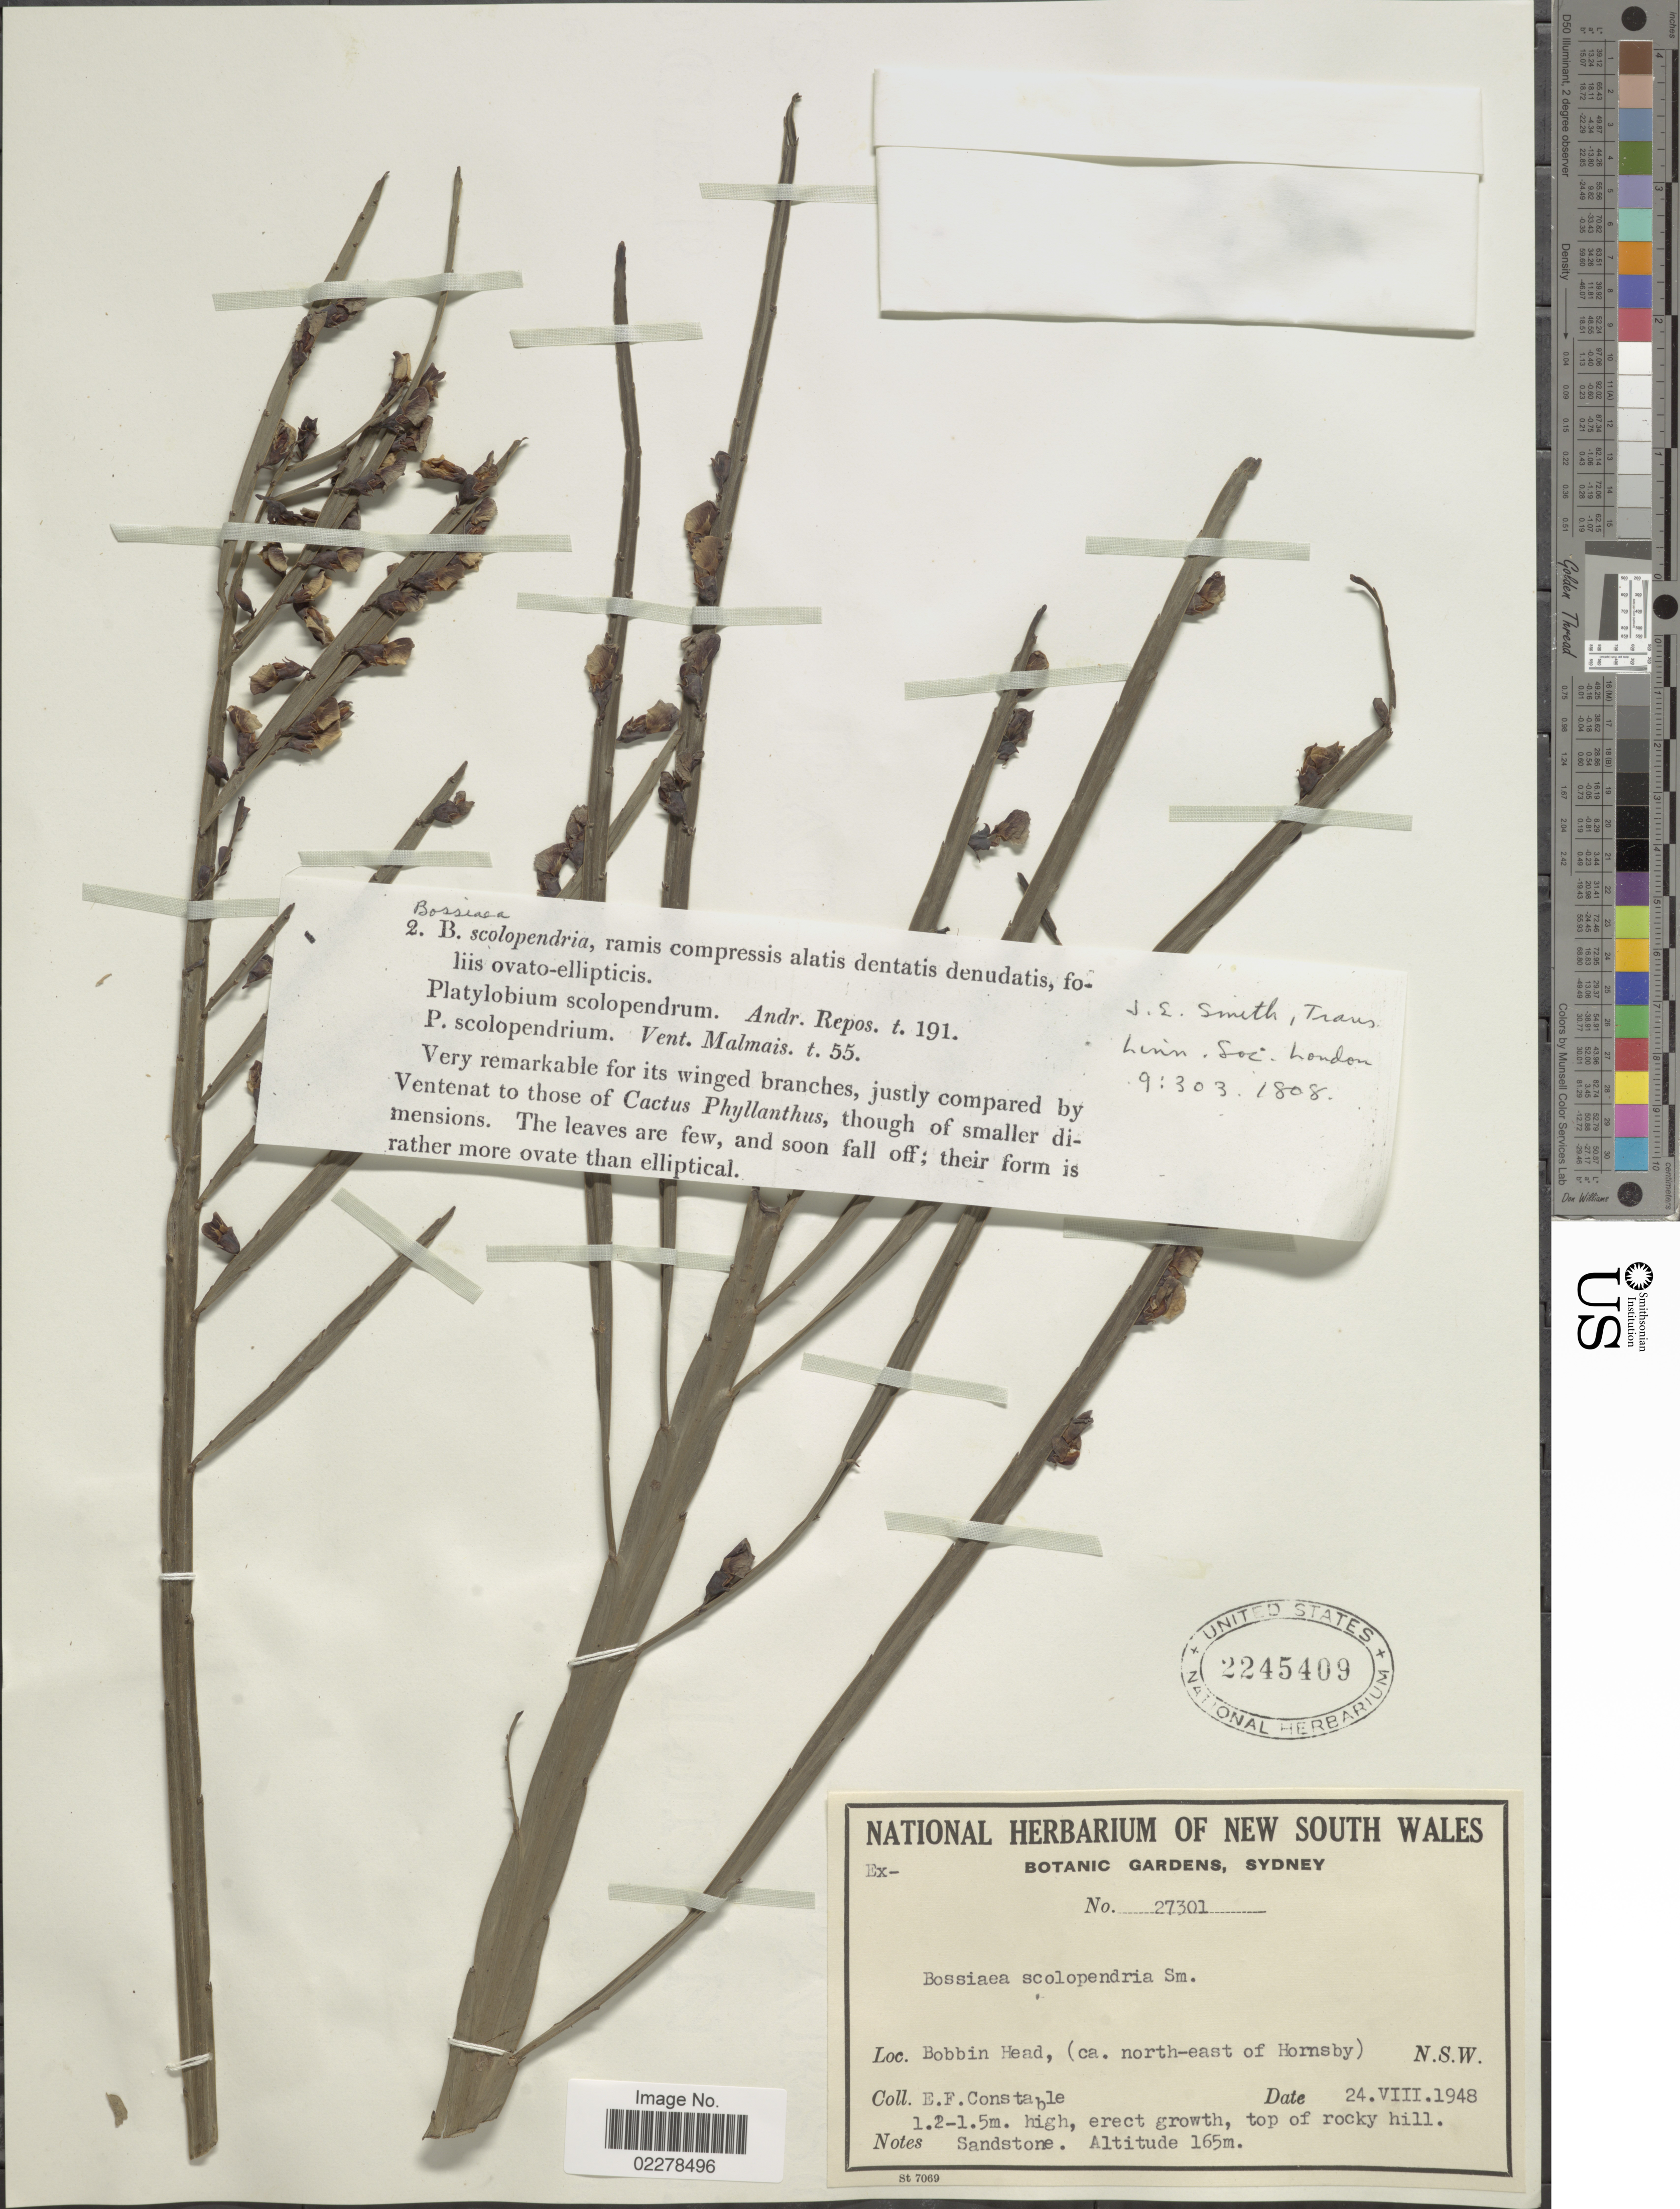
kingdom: Plantae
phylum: Tracheophyta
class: Magnoliopsida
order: Fabales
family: Fabaceae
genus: Bossiaea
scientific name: Bossiaea scolopendria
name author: Sm.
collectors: E. F. Constable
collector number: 27301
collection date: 1948-08-24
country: Australia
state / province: New South Wales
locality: Bobbin Head, (ca. north-east of Hornsby). N.S.W.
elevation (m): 165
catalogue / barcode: US 2245409